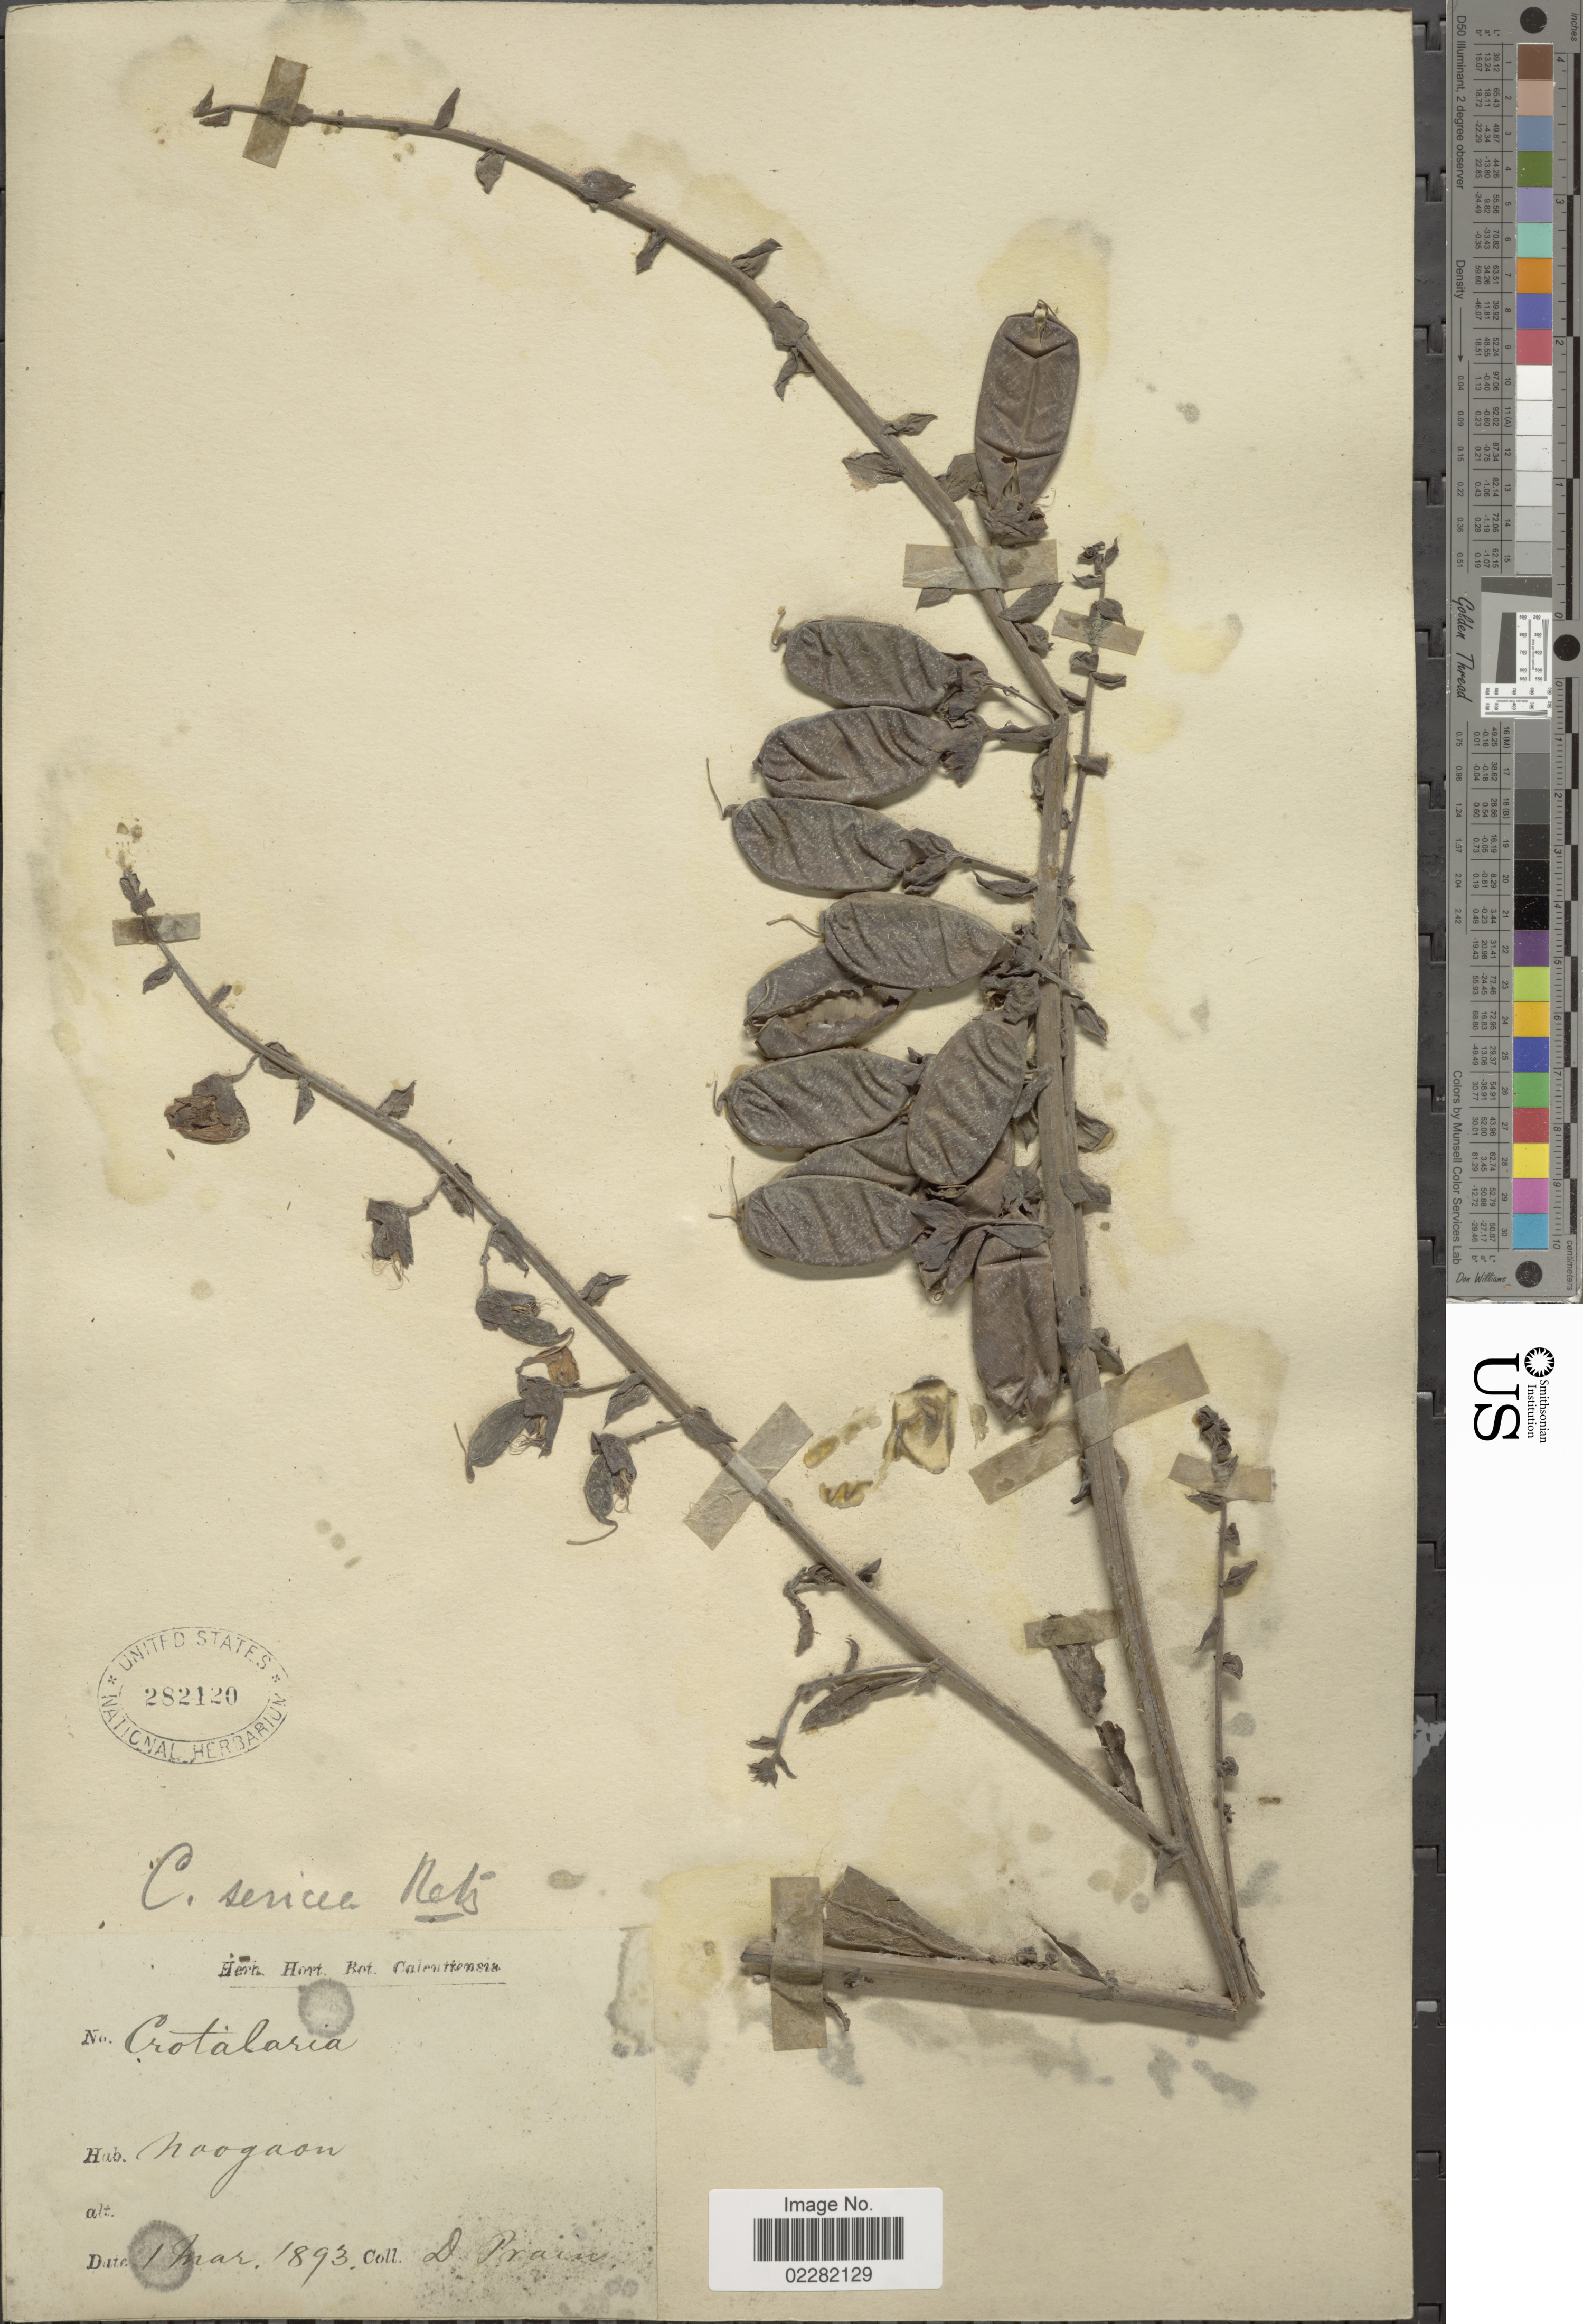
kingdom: Plantae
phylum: Tracheophyta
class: Magnoliopsida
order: Fabales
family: Fabaceae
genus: Crotalaria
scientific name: Crotalaria sericea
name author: Retz.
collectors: D. Prain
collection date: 1893-03-01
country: Bangladesh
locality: Naogaon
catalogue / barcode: US 282120